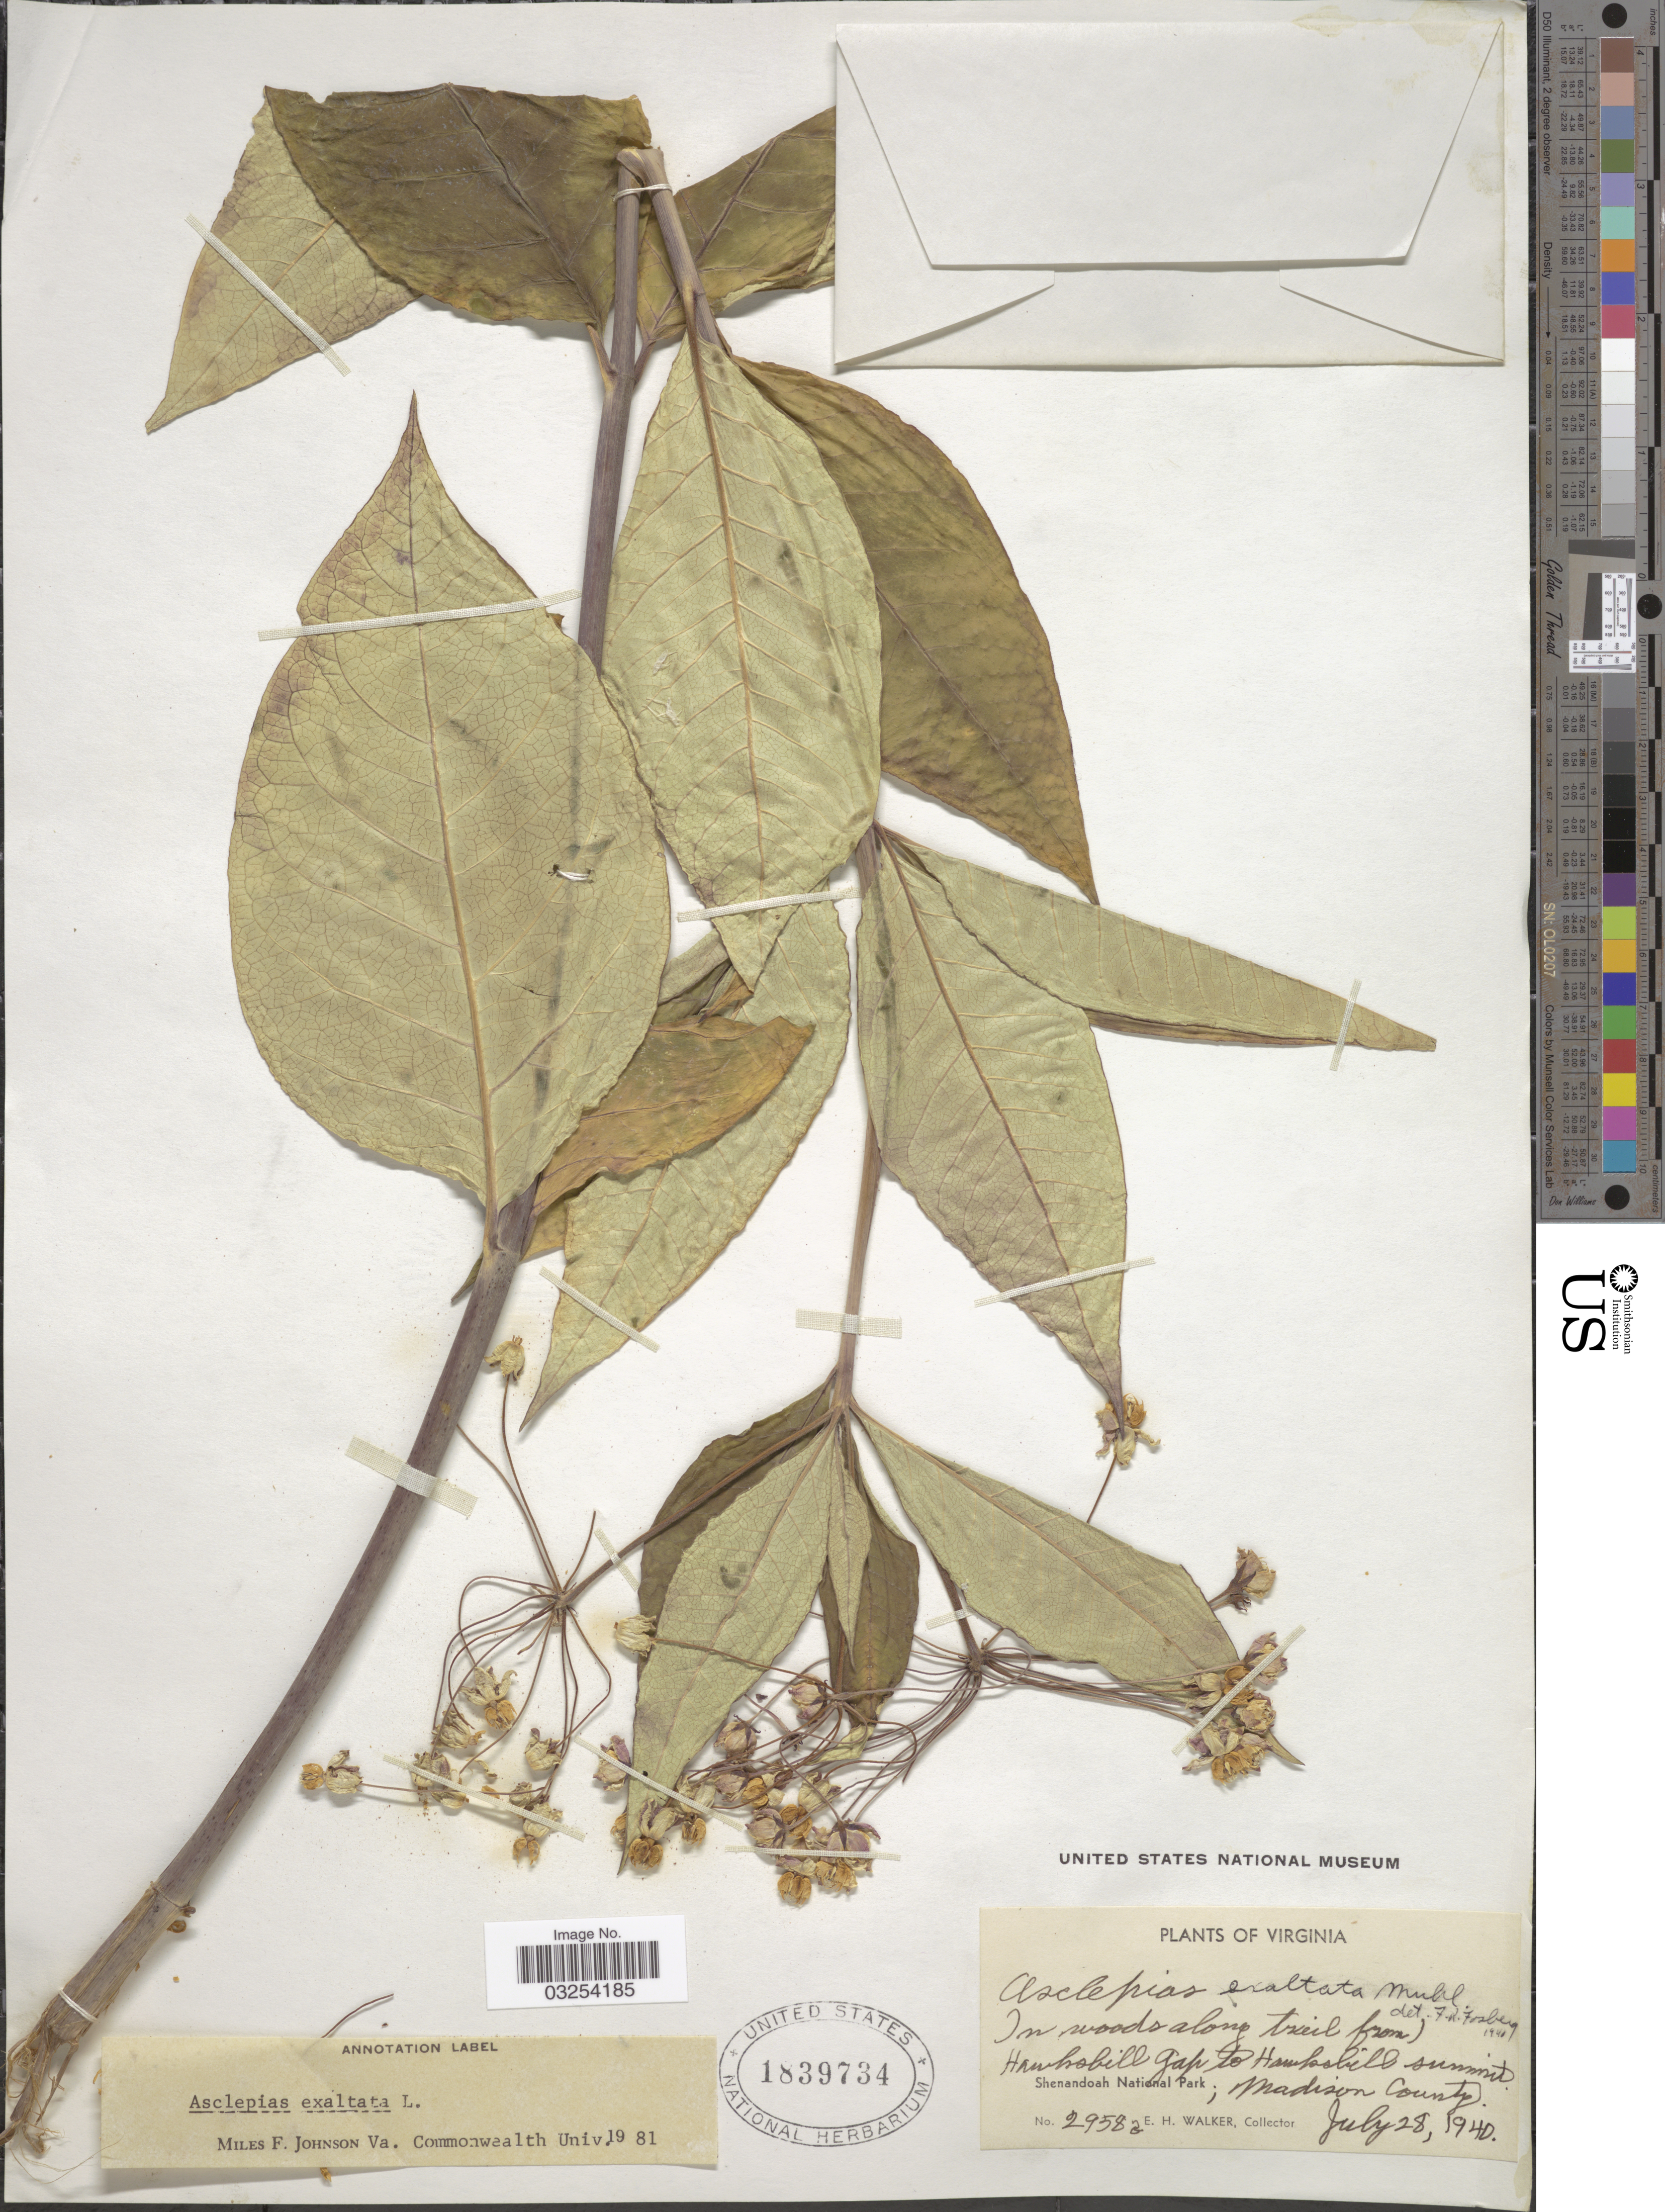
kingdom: Plantae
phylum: Tracheophyta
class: Magnoliopsida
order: Gentianales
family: Apocynaceae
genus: Asclepias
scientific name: Asclepias exaltata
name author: Muhl.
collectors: E. H. Walker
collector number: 29582*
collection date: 1940-07-28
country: United States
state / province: Virginia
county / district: Madison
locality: In woods along trail from Hawksbill Gap to Hawksbill summit. Madison County. Shenandoah National Park.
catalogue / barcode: US 1839734